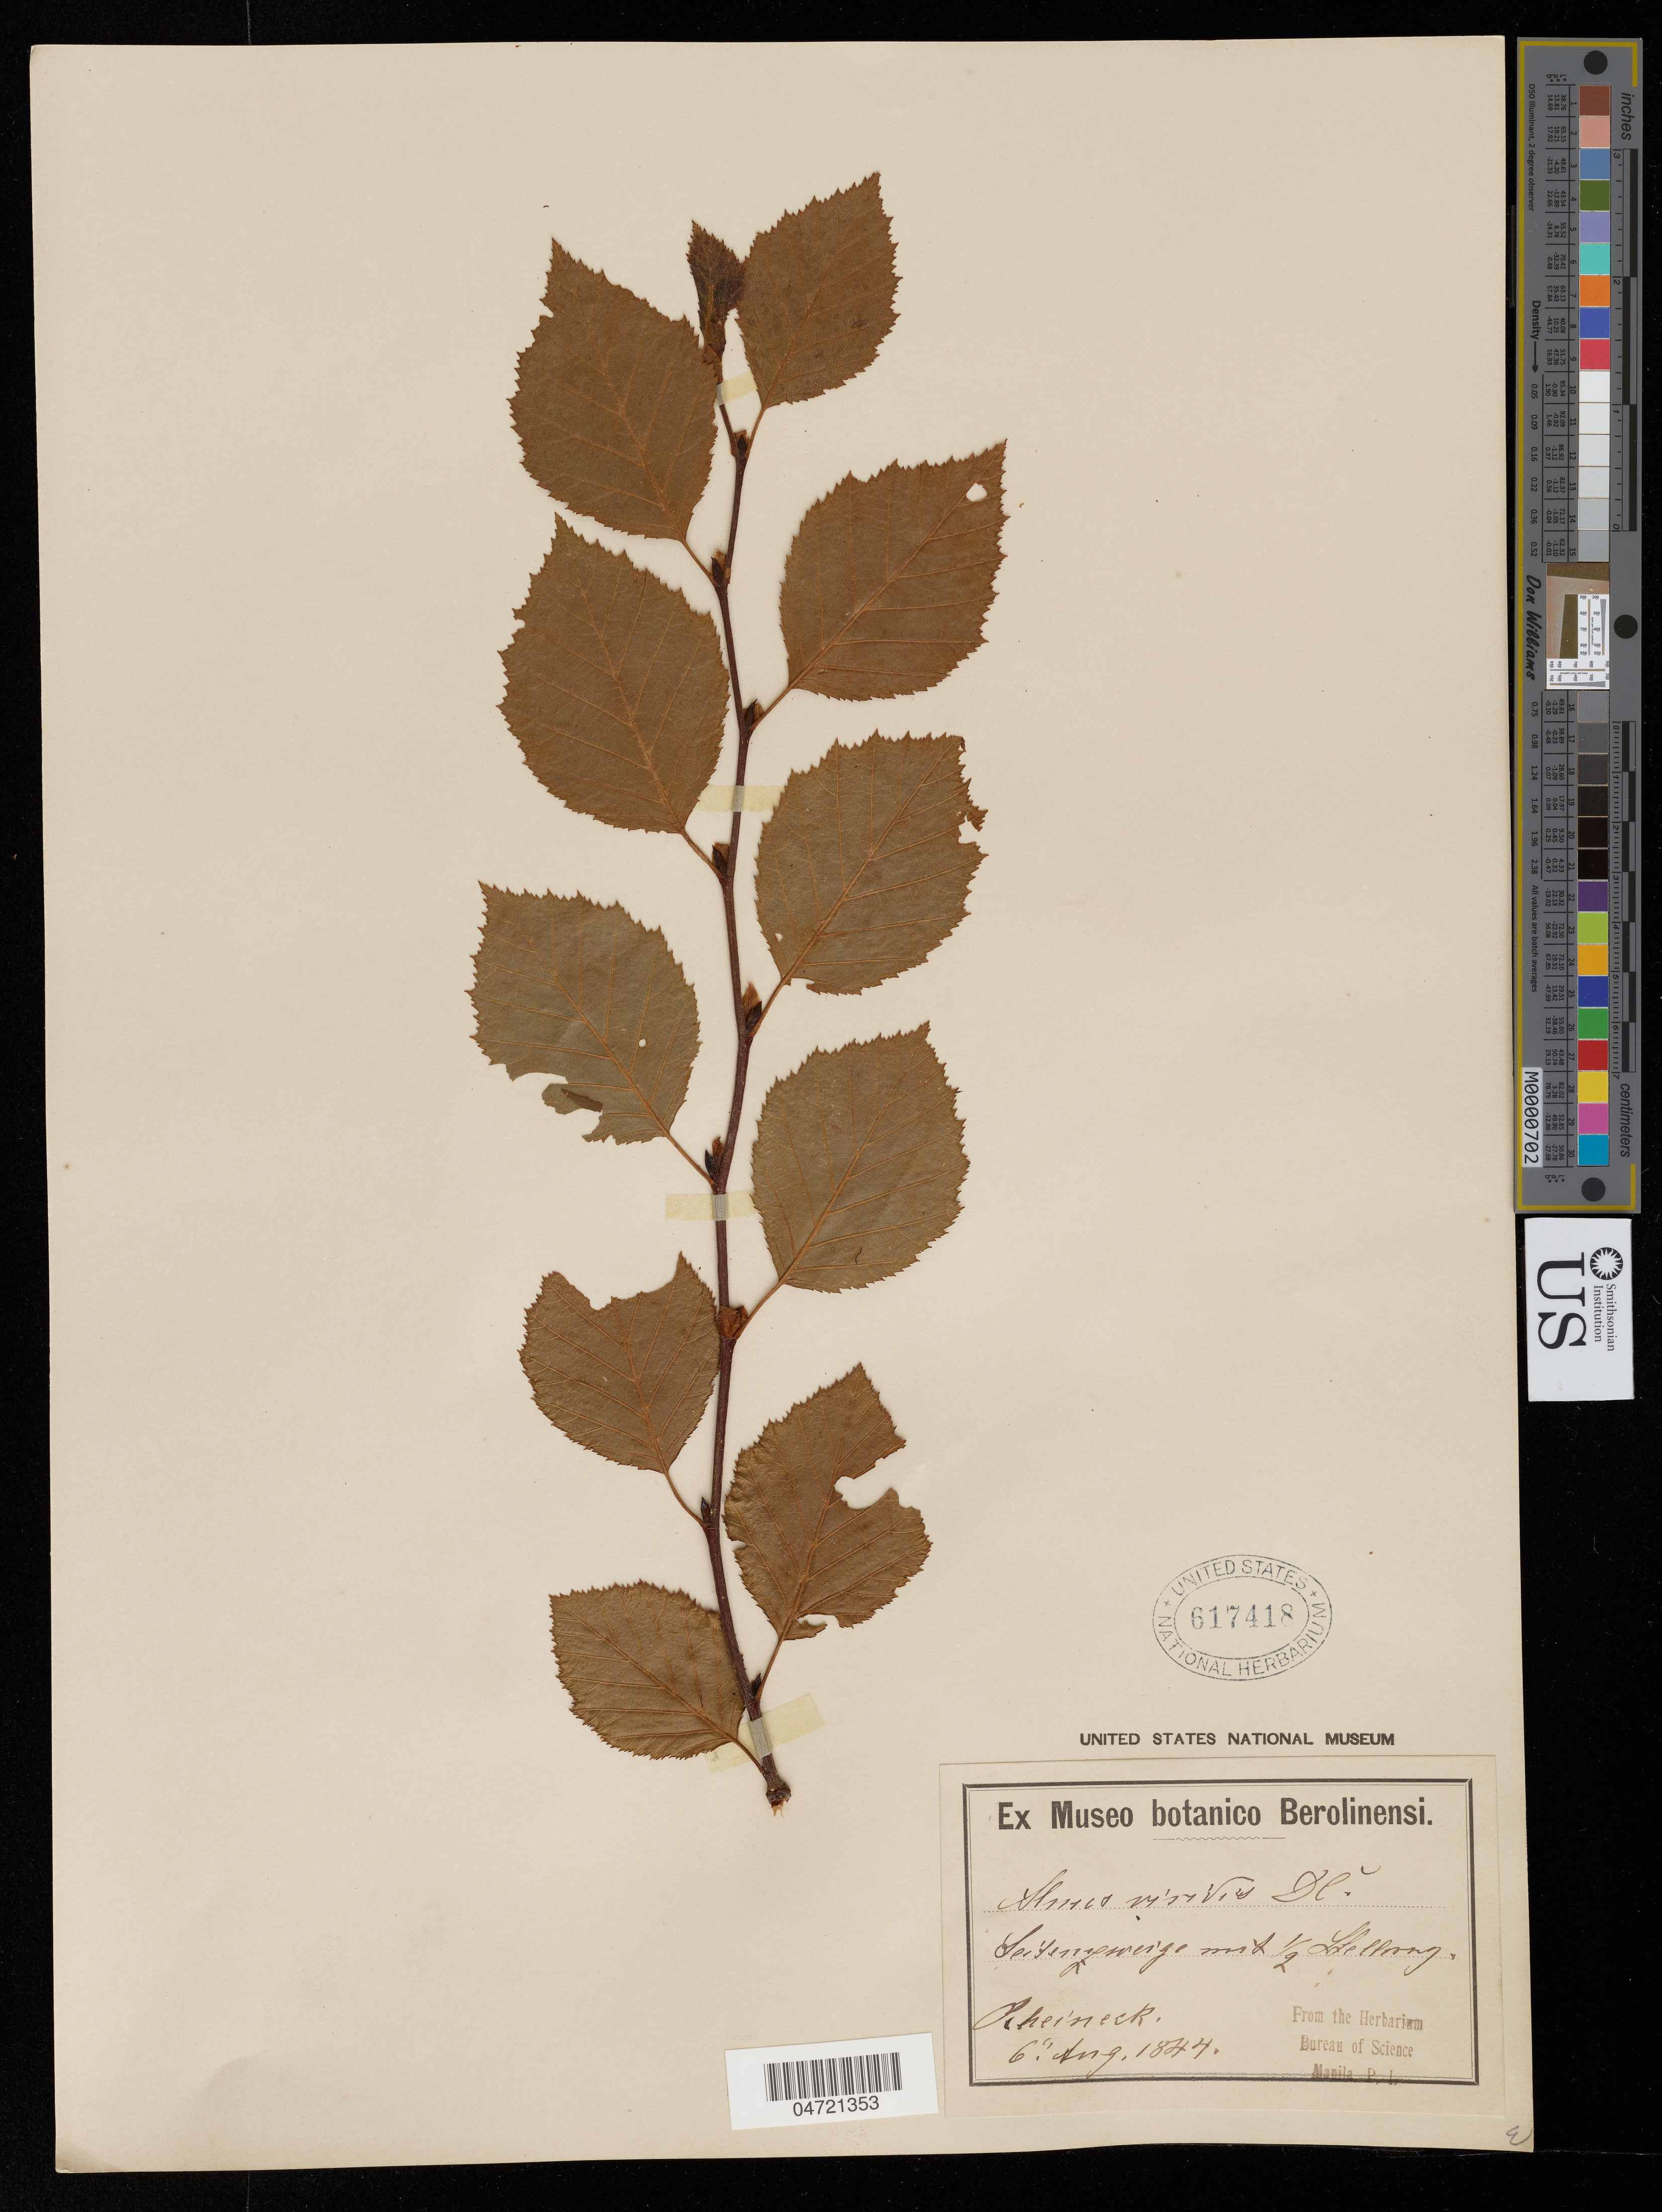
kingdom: Plantae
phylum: Tracheophyta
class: Magnoliopsida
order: Fagales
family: Betulaceae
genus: Alnus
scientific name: Alnus viridis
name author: (Chaix) DC.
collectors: Rheinsch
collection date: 1844-08-06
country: Germany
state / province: Berlin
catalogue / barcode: US 617418